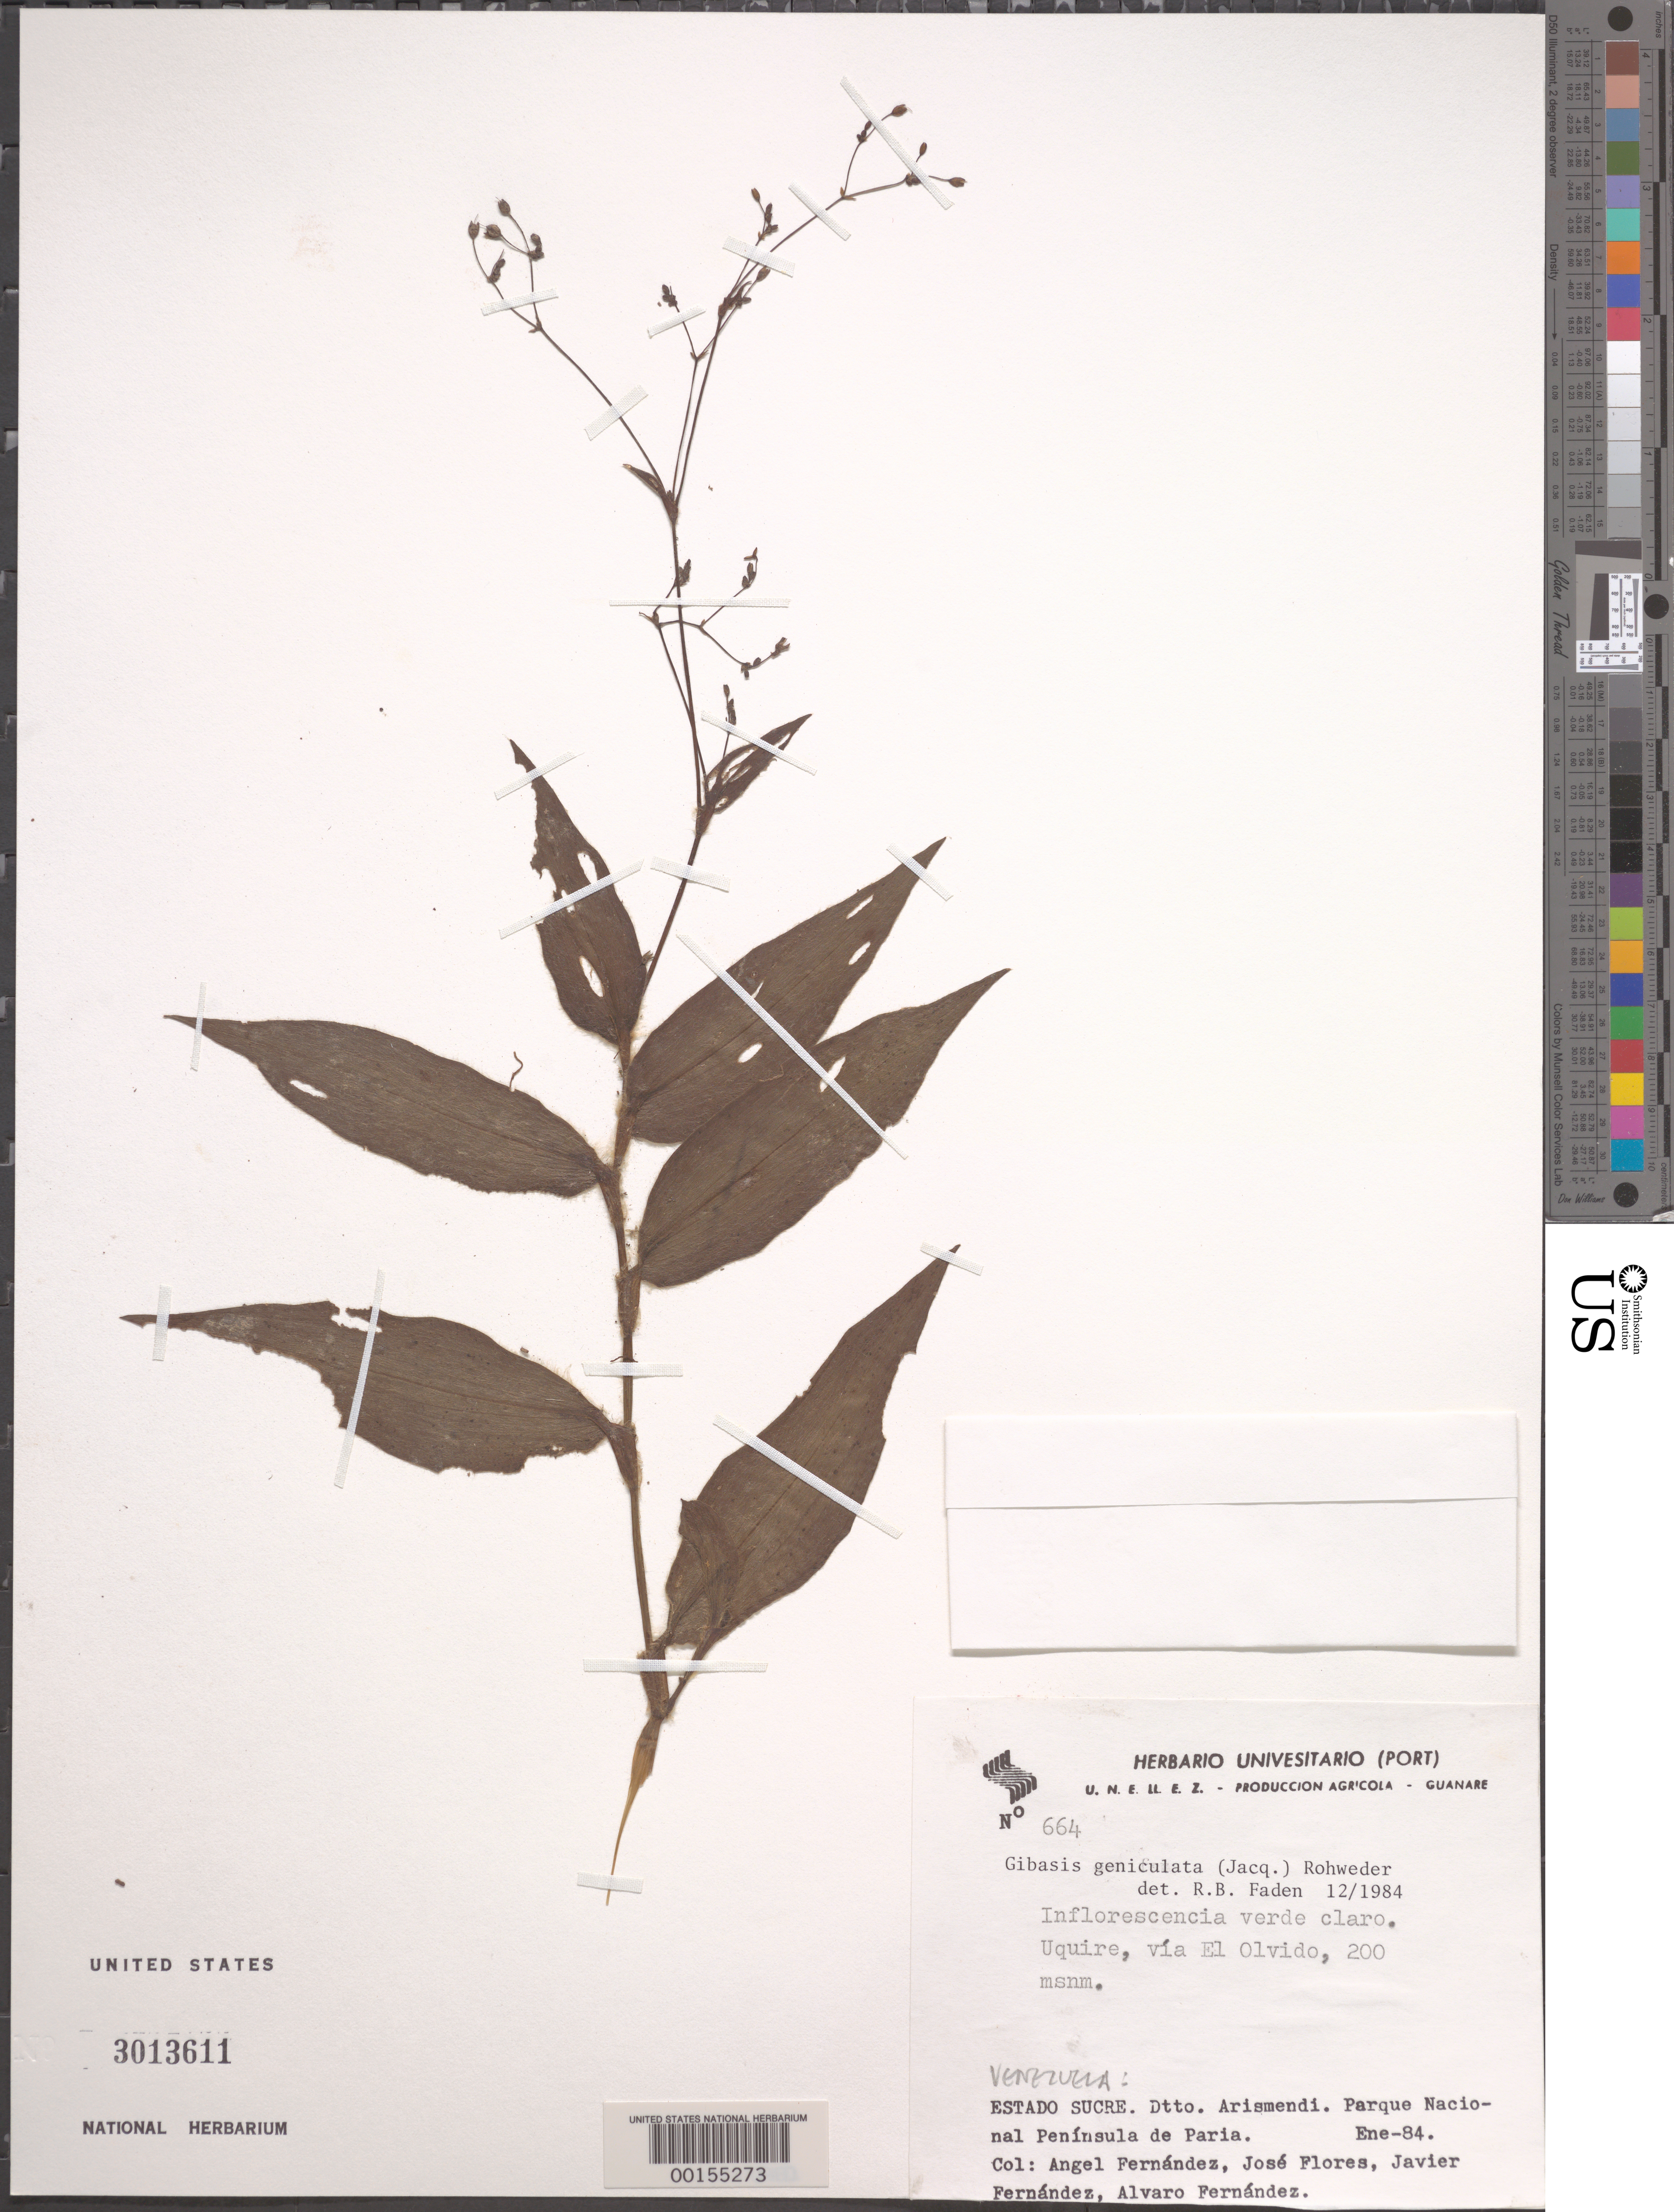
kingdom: Plantae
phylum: Tracheophyta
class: Liliopsida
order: Commelinales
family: Commelinaceae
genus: Gibasis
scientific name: Gibasis geniculata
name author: (Jacq.) Rohweder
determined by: Faden, Robert B., (US), Smithsonian Institution - National Museum of Natural History (UNITED STATES)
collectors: Á. Fernández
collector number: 664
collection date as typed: Jan 1984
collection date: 1984-01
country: Venezuela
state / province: Sucre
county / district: Arismendi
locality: Parque nacional peninsula de paria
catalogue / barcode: US 3013611